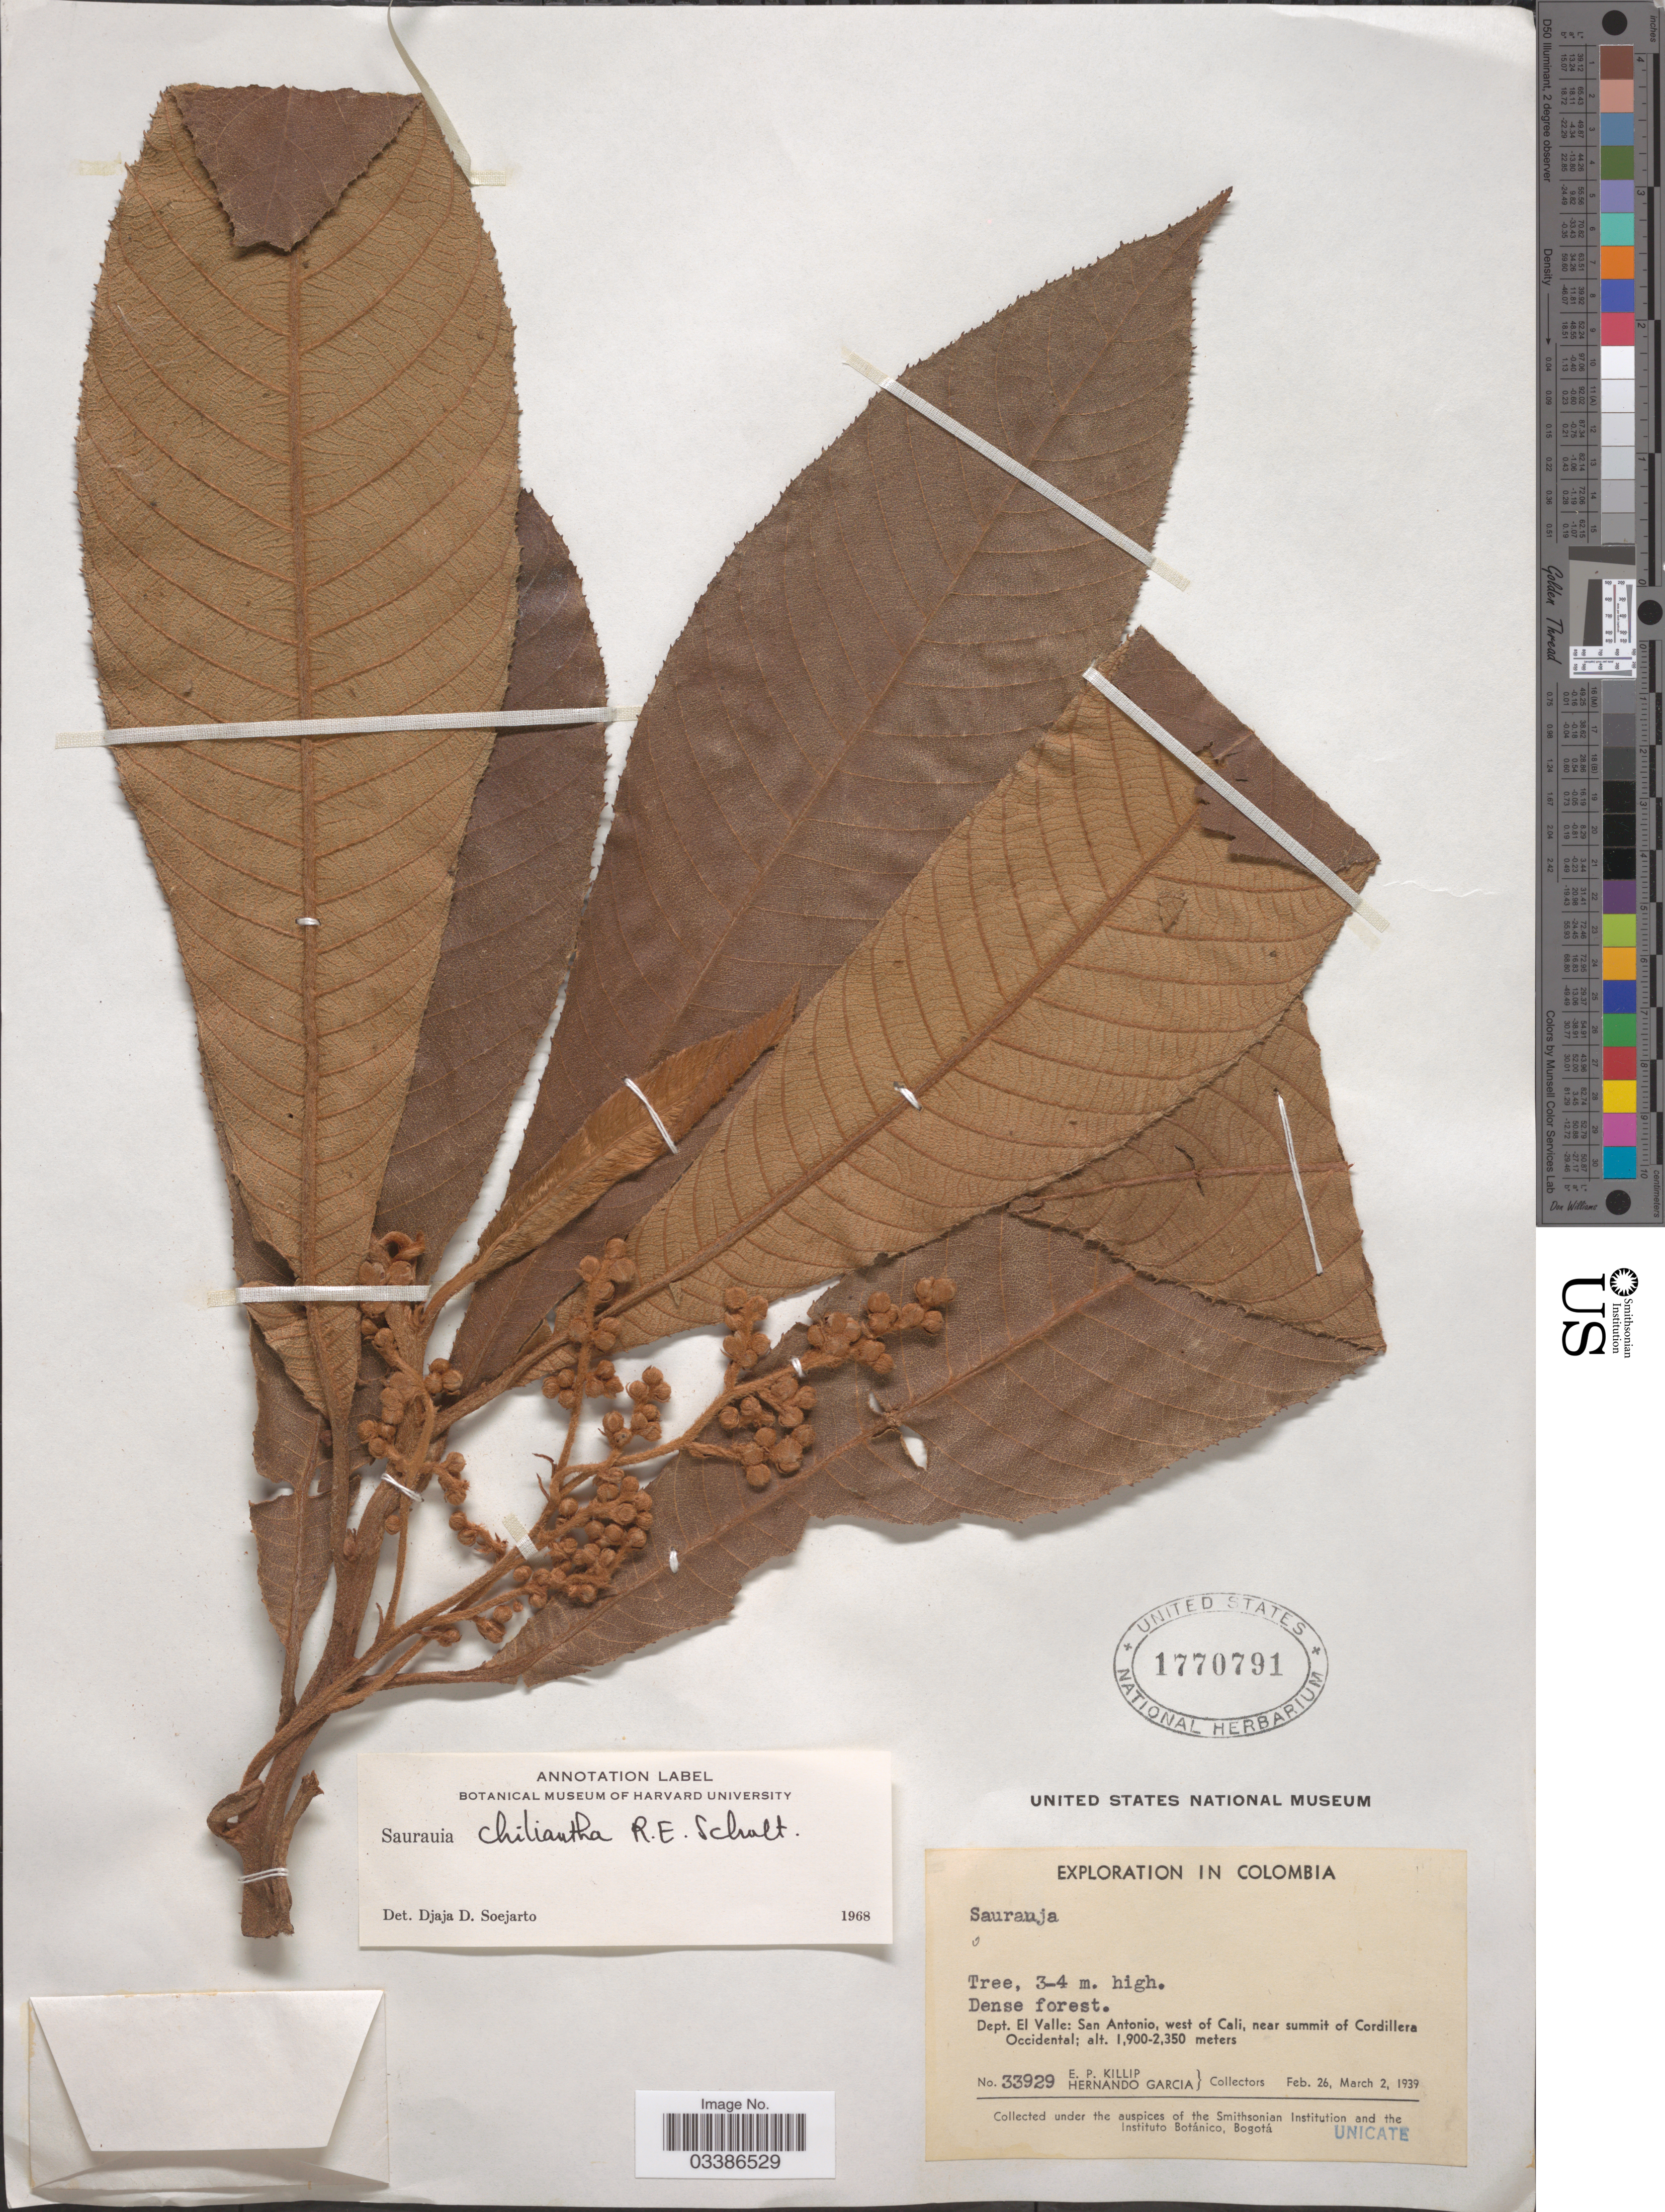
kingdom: Plantae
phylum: Tracheophyta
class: Magnoliopsida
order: Ericales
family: Actinidiaceae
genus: Saurauia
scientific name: Saurauia chiliantha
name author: R.E. Schult.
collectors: E. P. Killip & H. Garcia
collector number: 33929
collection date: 1939-02-26/1939-03-02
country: Colombia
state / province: Valle del Cauca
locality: Dept. El Valle: San Antonio, west of Cali, near summit of Cordillera Occidental.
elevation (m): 1900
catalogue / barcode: US 1770791